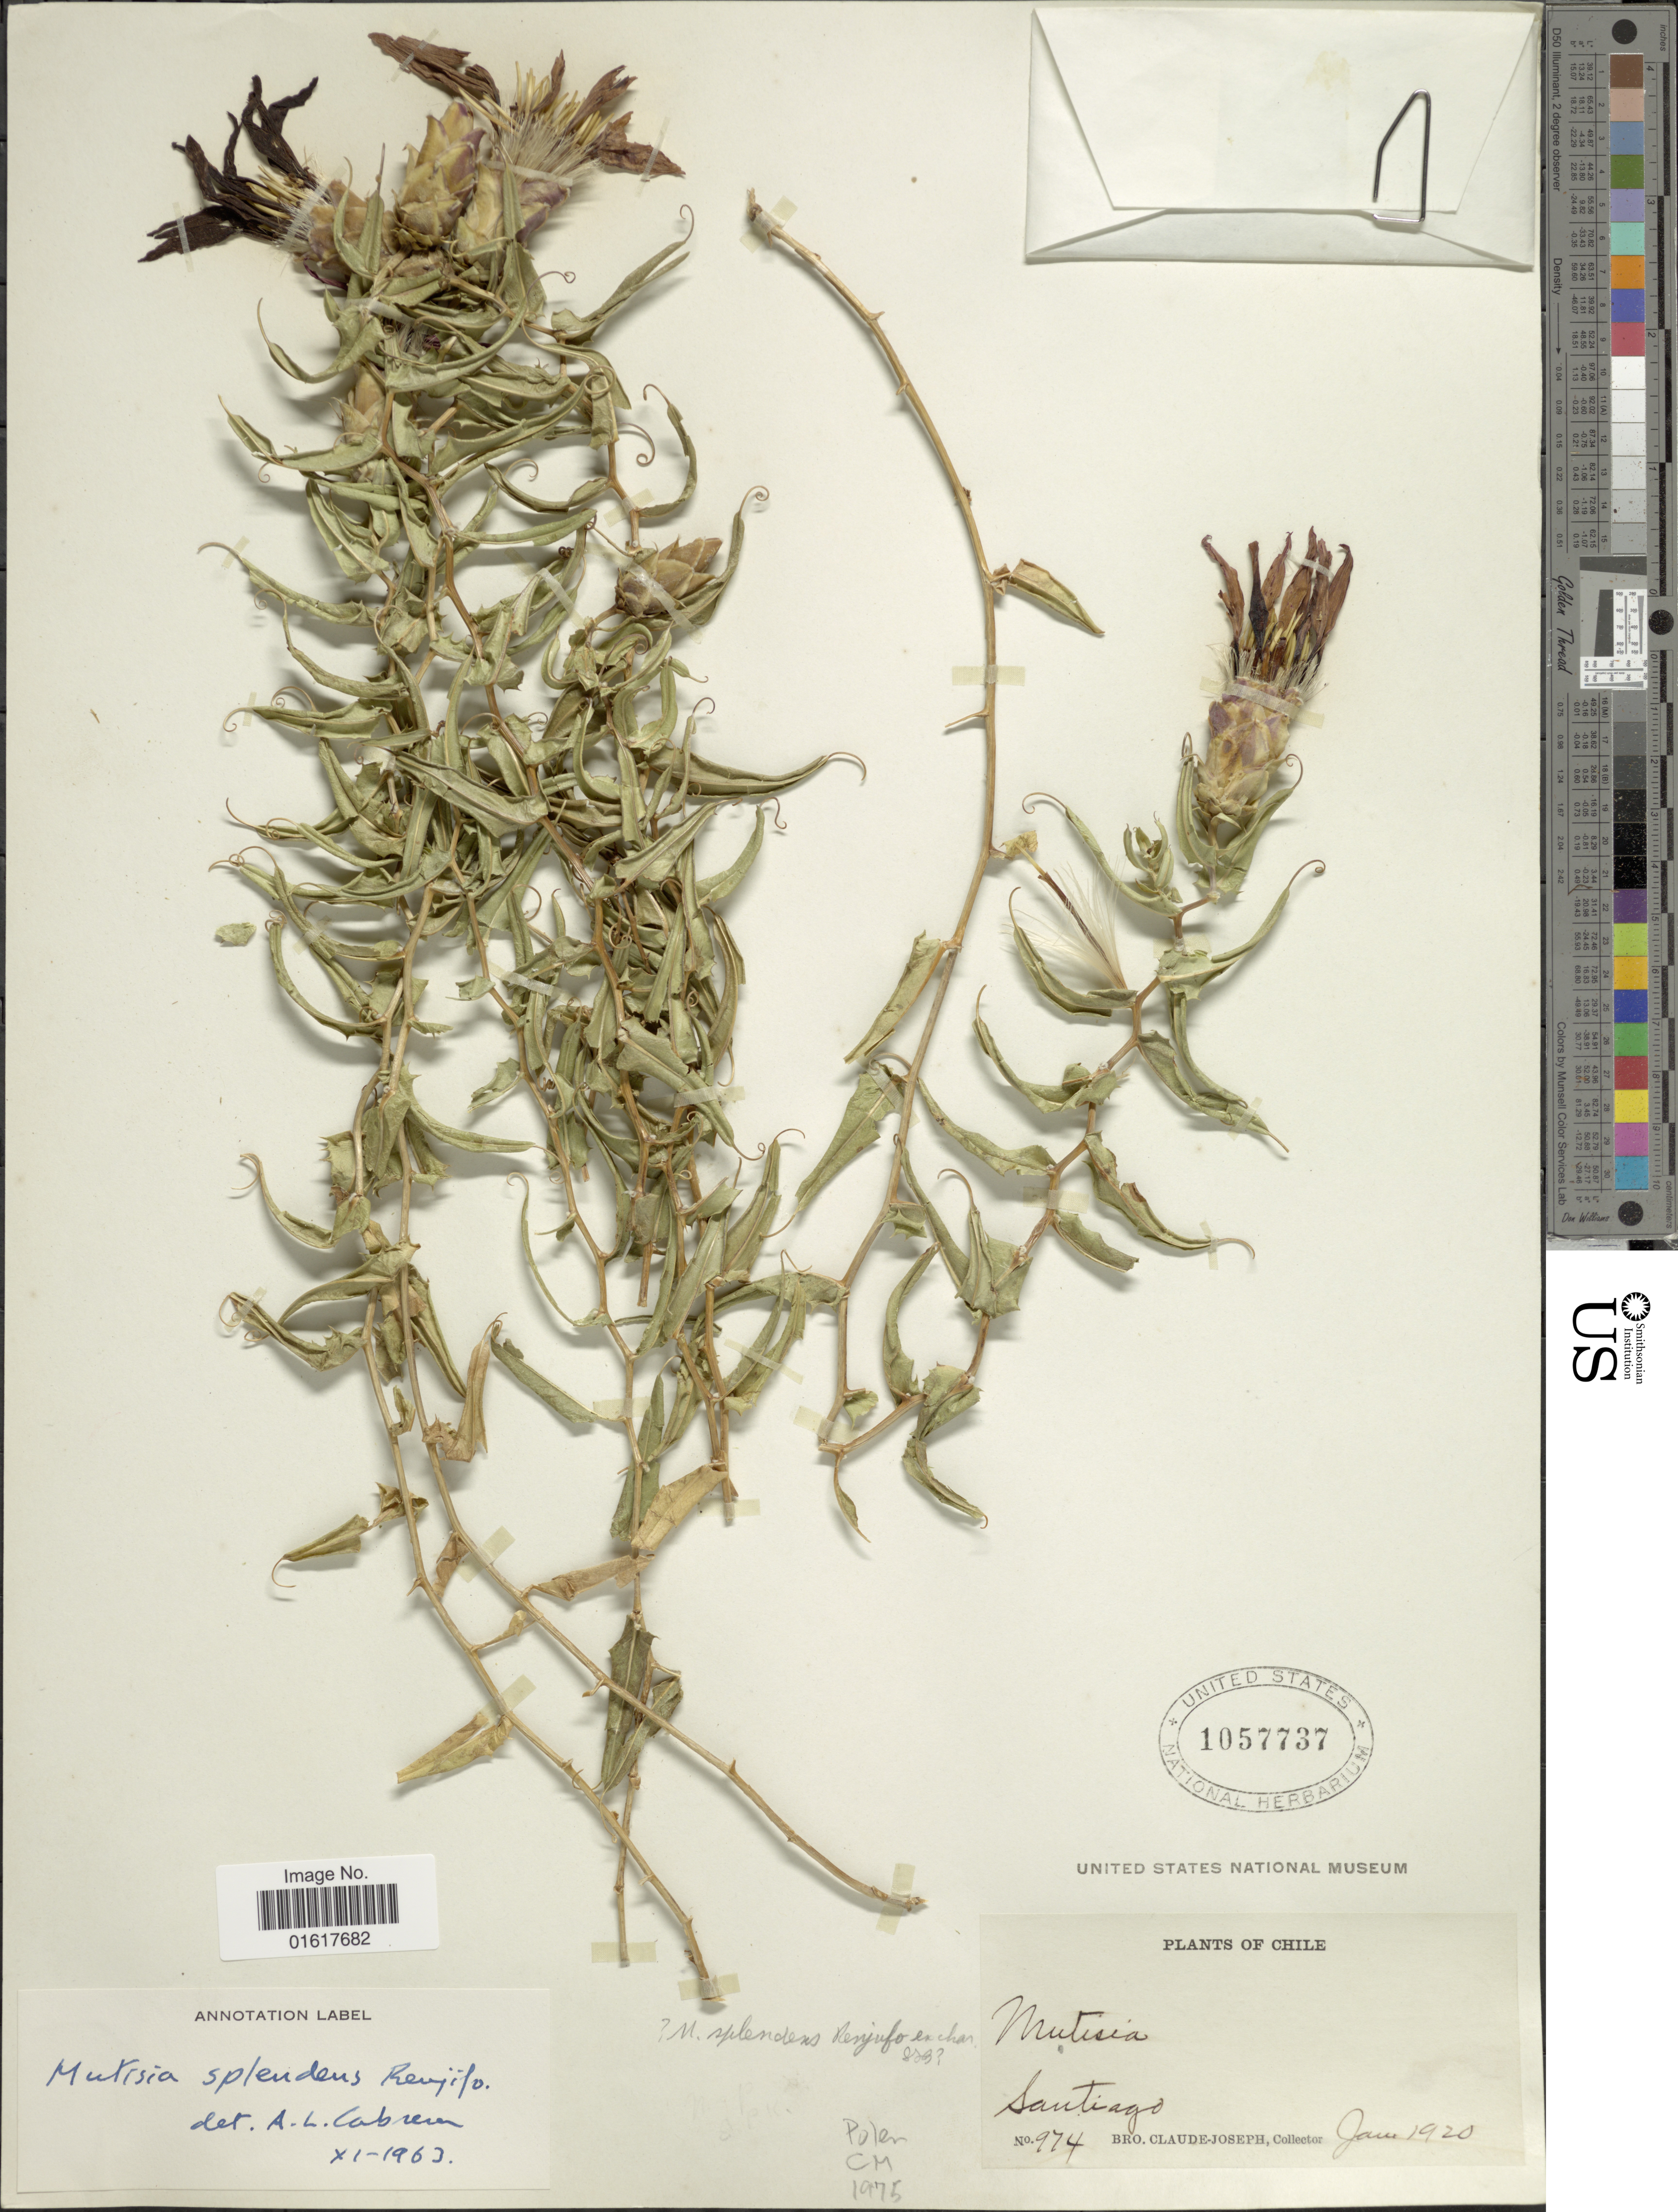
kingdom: Plantae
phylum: Tracheophyta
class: Magnoliopsida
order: Asterales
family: Asteraceae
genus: Mutisia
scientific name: Mutisia splendens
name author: Renjifo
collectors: Bro. Claude-Joseph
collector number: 947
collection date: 1920-01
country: Chile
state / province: Región Metropolitana (RM)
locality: Santiago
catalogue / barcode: US 1057737